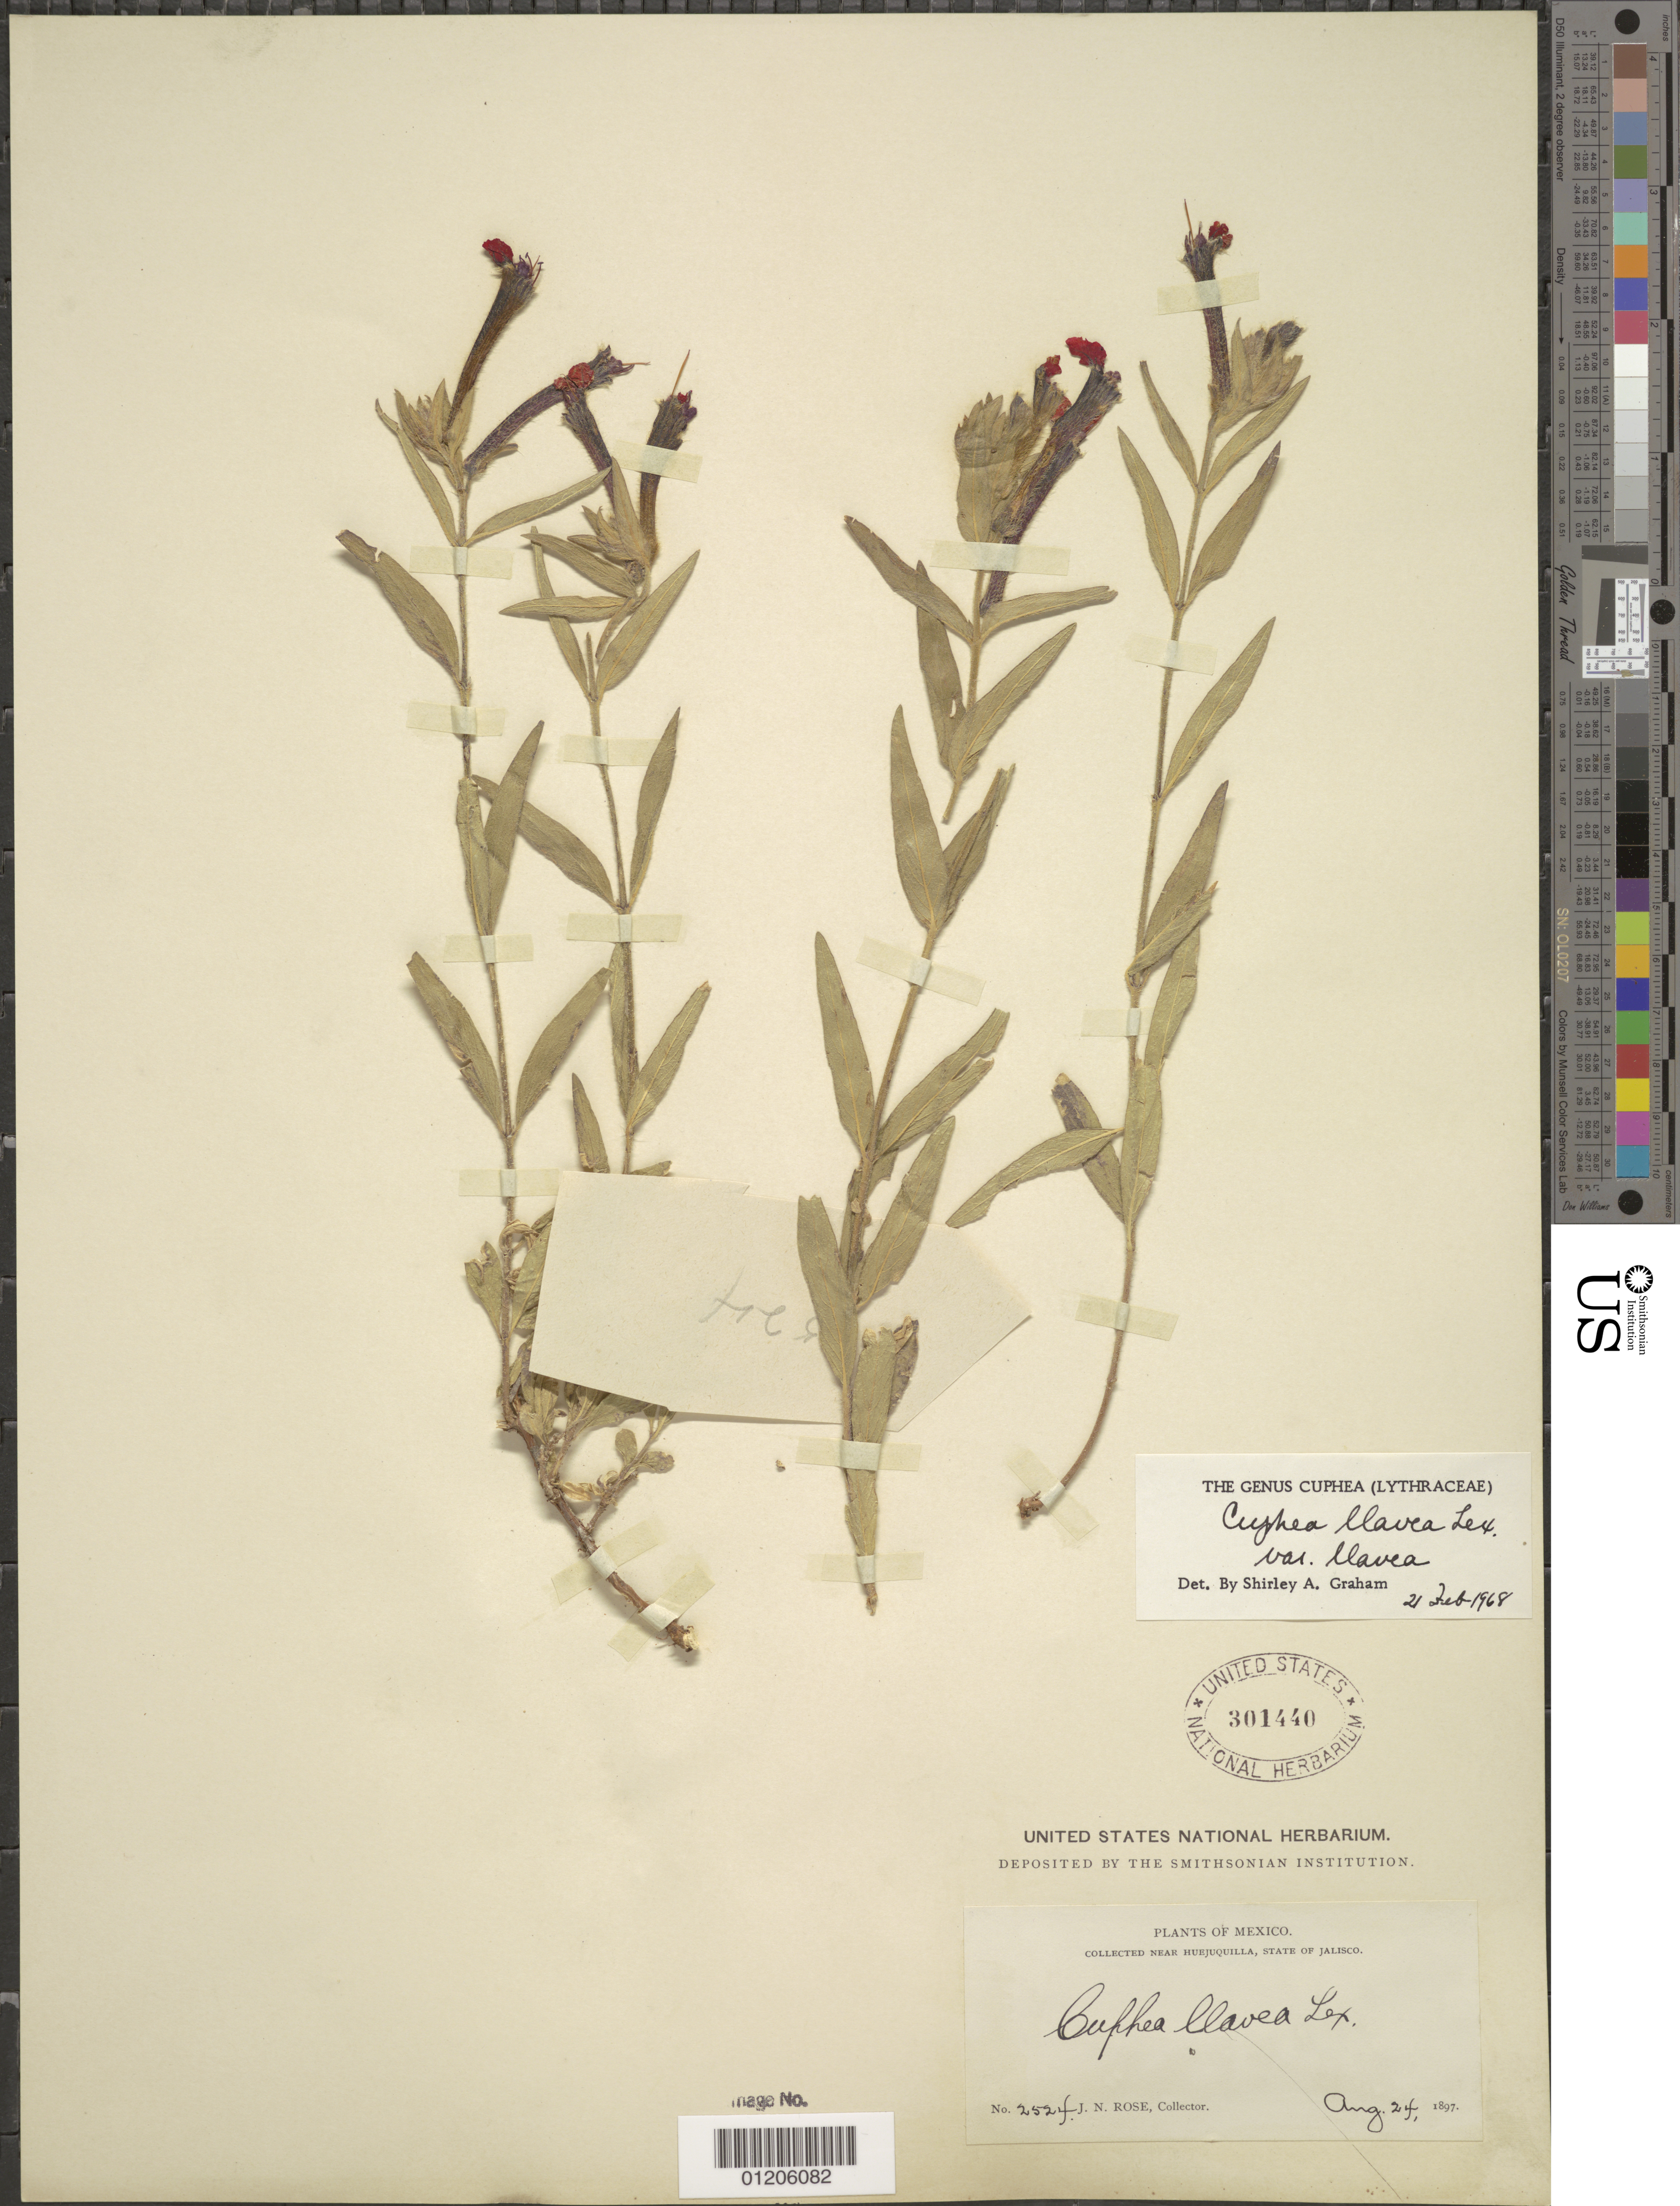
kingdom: Plantae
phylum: Tracheophyta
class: Magnoliopsida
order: Myrtales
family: Lythraceae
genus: Cuphea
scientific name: Cuphea llavea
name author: Lex.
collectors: J. N. Rose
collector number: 2524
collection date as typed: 24 Aug 1897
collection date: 1897-08-24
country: Mexico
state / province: Jalisco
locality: Near Huejuquilla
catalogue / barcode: US 301440